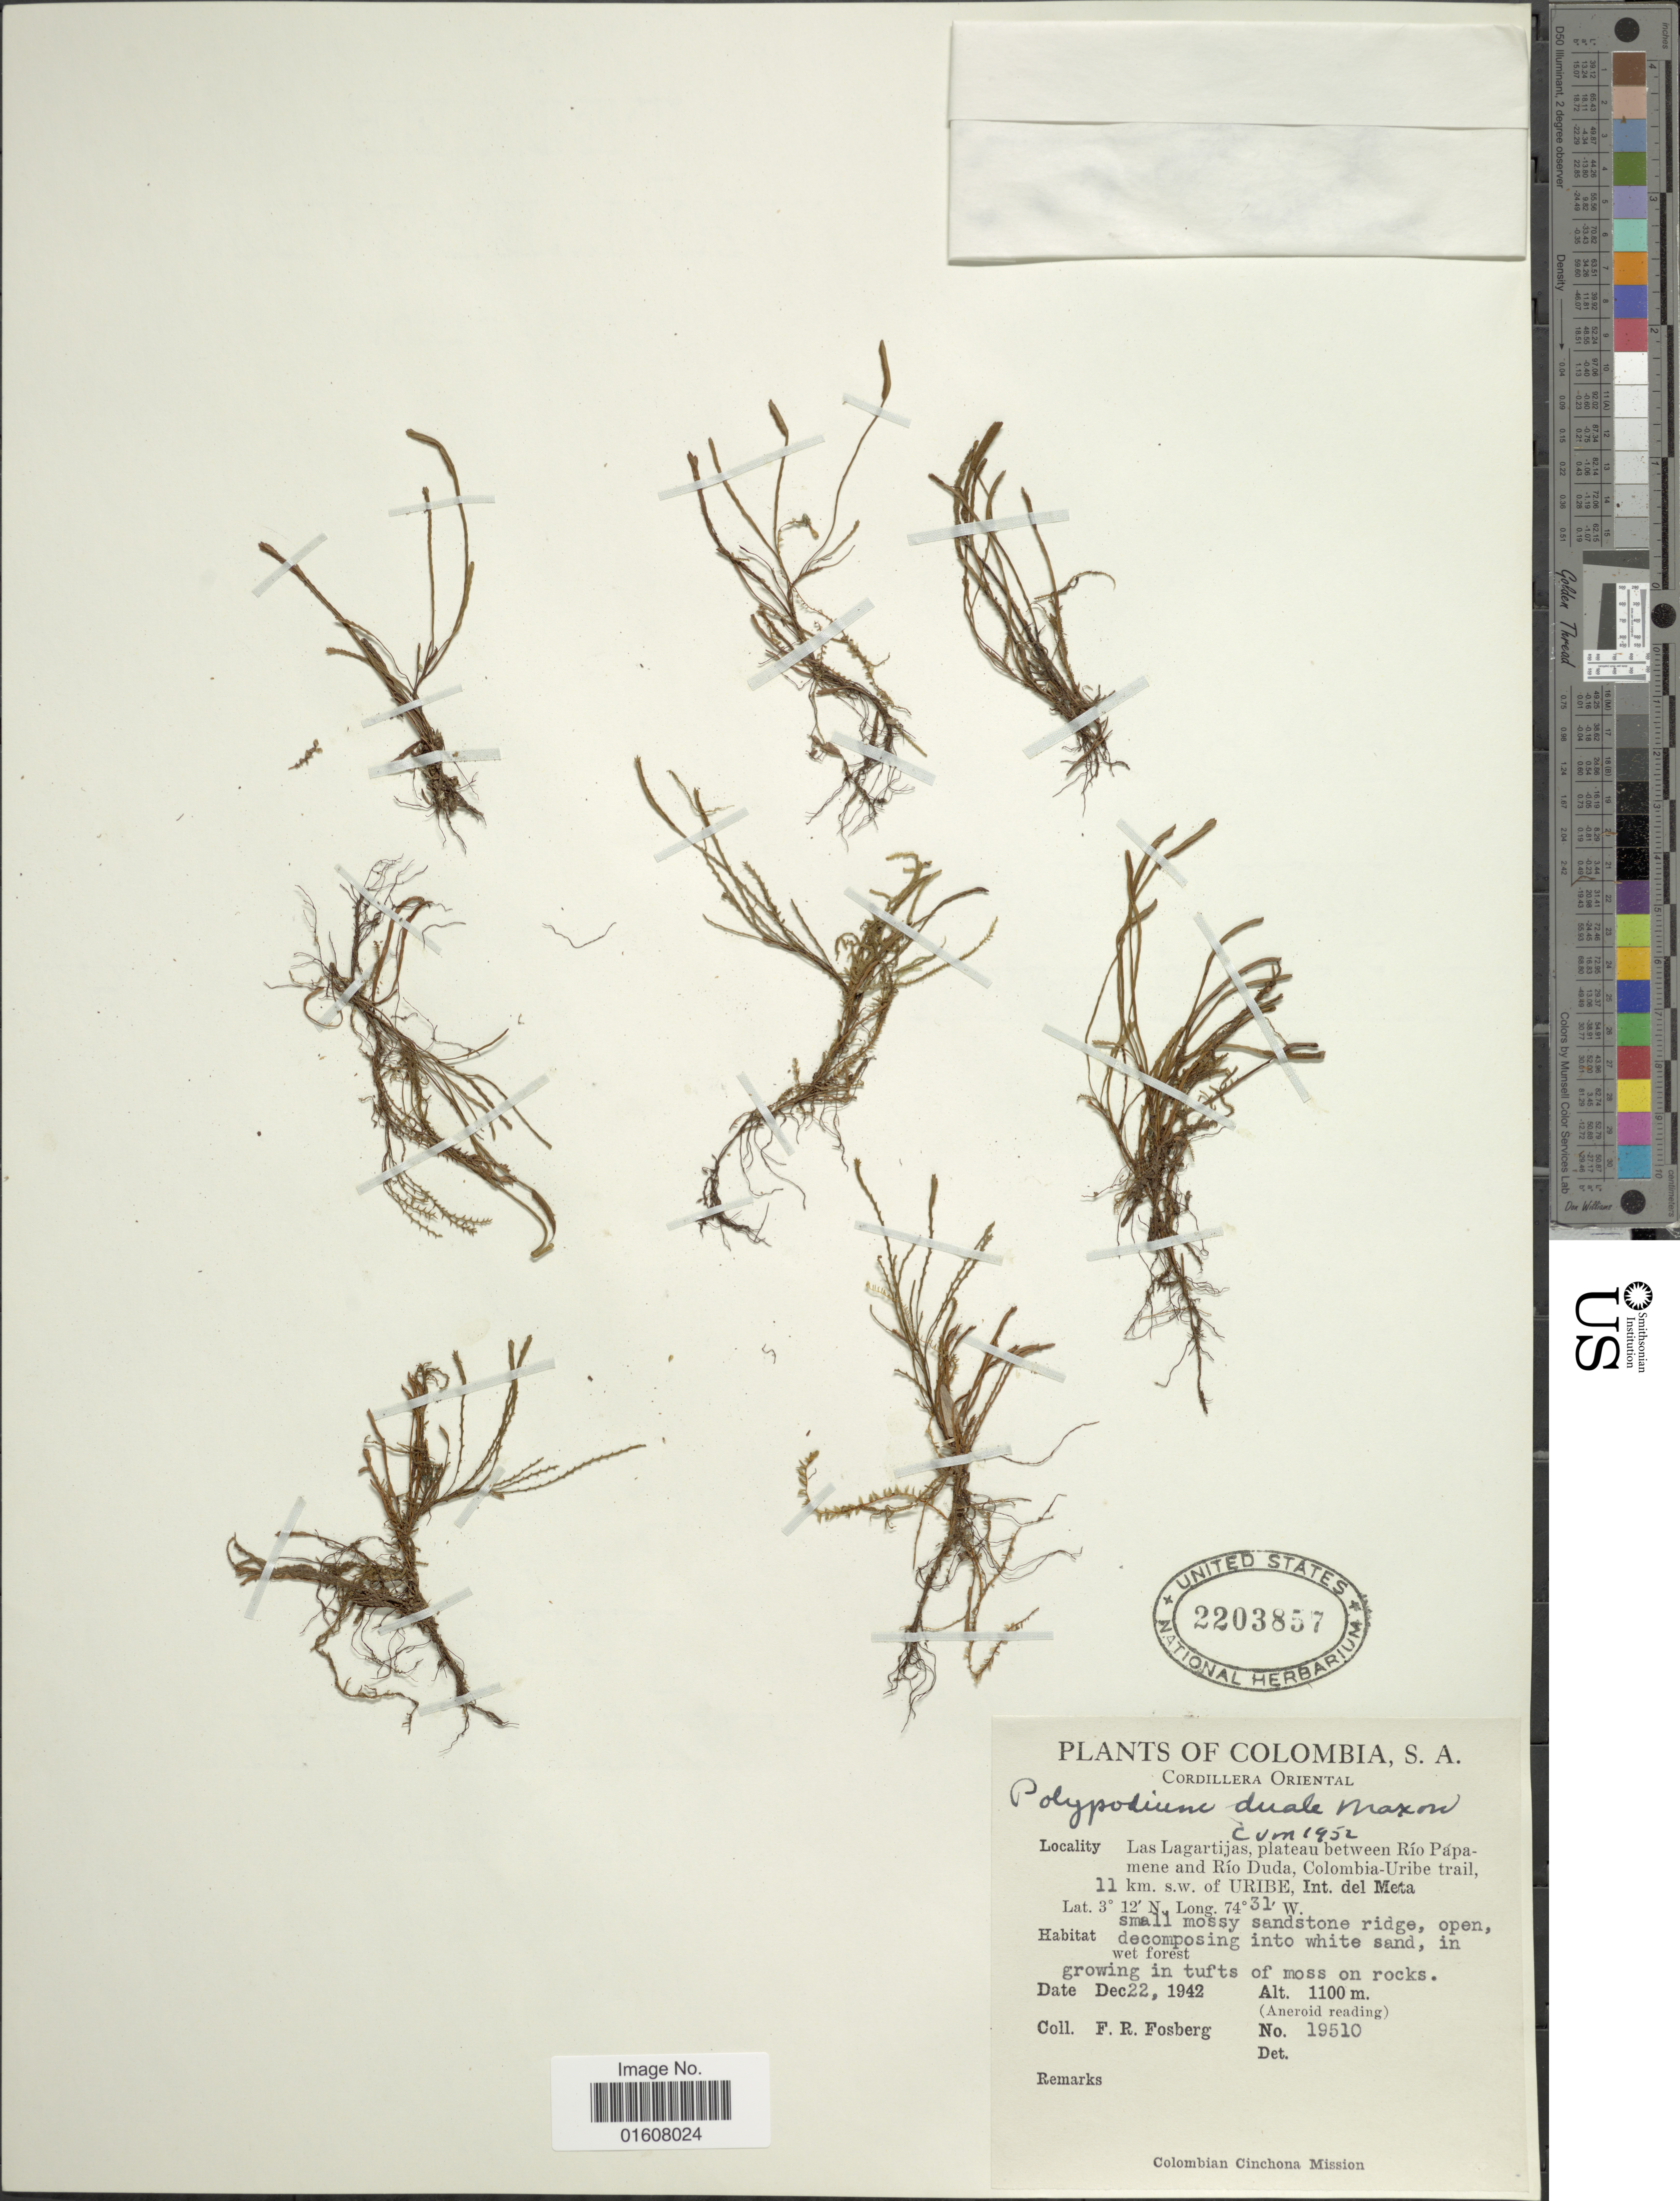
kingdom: Plantae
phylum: Tracheophyta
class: Polypodiopsida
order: Polypodiales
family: Polypodiaceae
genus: Cochlidium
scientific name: Cochlidium serrulatum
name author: (Sw.) L.E. Bishop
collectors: F. R. Fosberg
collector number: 19510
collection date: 1942-12-22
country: Colombia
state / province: Meta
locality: Cordillera Oriental. Las Lagartijas, plateau between Río Pápamene and Río Duda, Colombia-Uribe trail, 11 km. s.w. of Uribe, Int. del Meta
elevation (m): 1100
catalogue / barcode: US 2203857